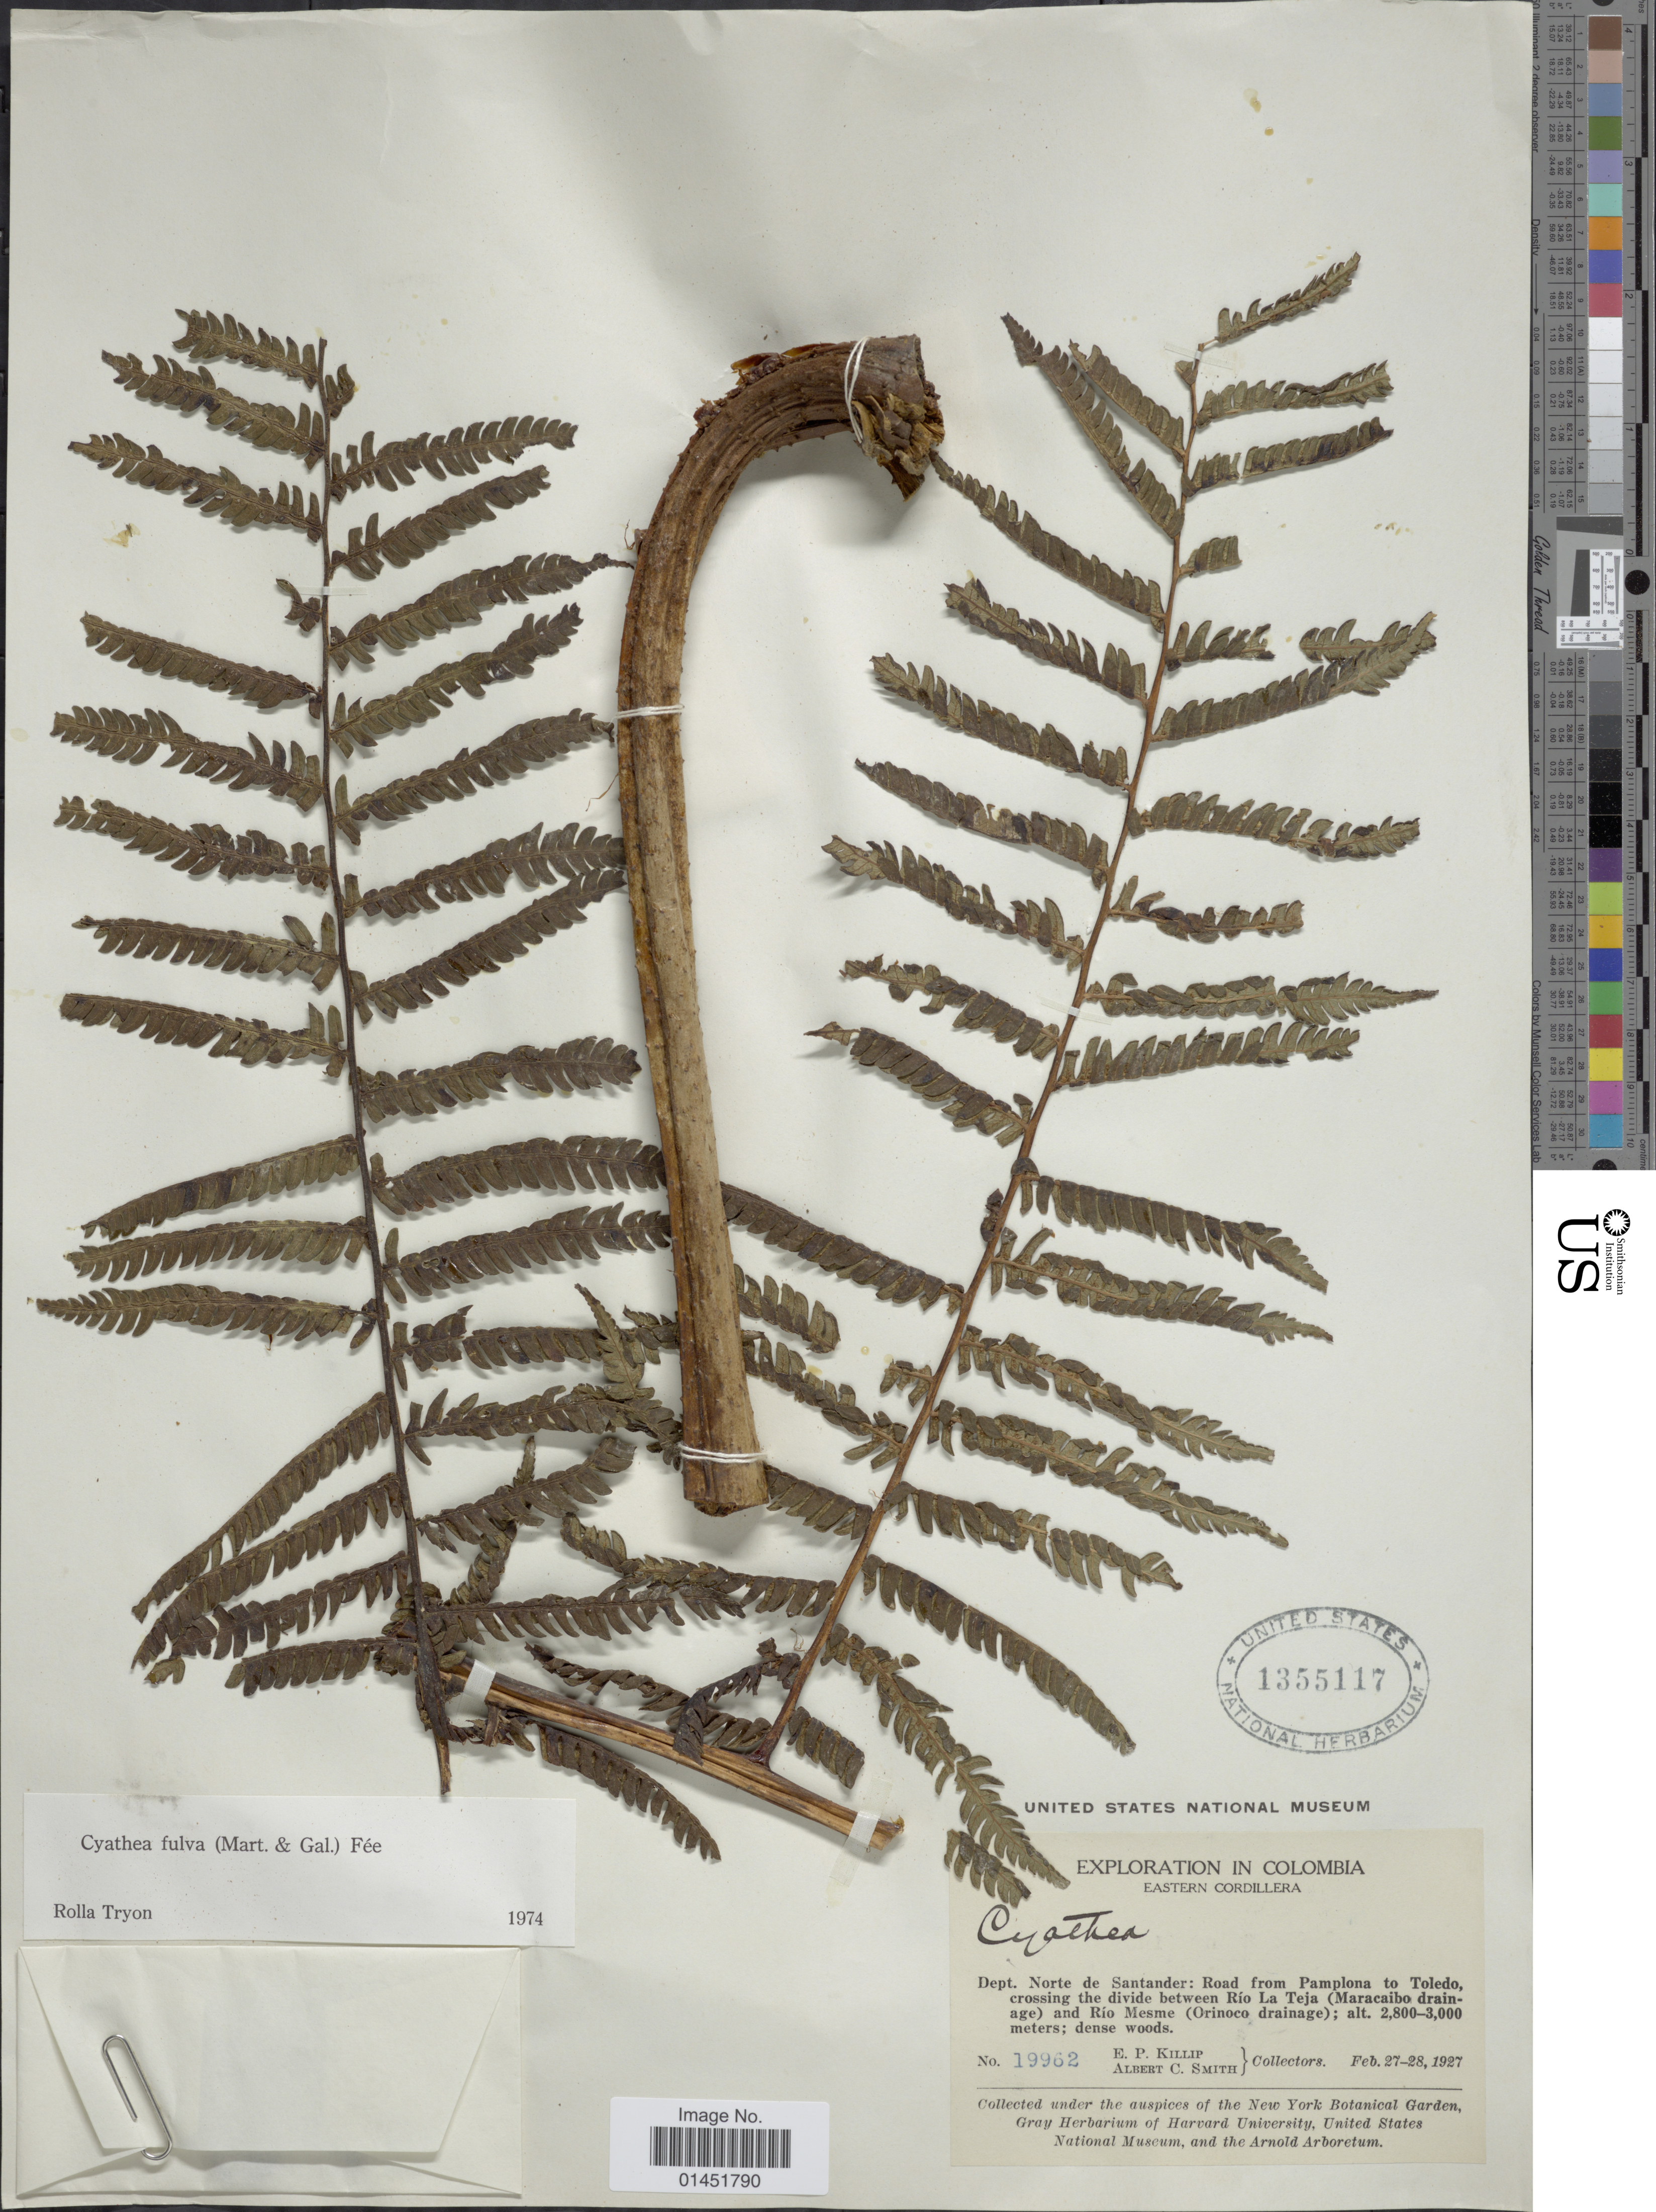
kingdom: Plantae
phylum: Tracheophyta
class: Polypodiopsida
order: Cyatheales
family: Cyatheaceae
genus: Cyathea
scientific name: Cyathea fulva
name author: (M. Martens & Galeotti) Fée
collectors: E. P. Killip & A. C. Smith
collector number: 19962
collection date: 1927-02-27/1927-02-28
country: Colombia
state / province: Norte de Santander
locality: Eastern Cordillera, Dept Norte de Santander: Road from Pamplona to Toledo crossing the divide between Río La Teja (Maracaibo drainage) and Río Mesme (Orinoco drainage)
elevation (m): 2800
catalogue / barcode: US 1355117